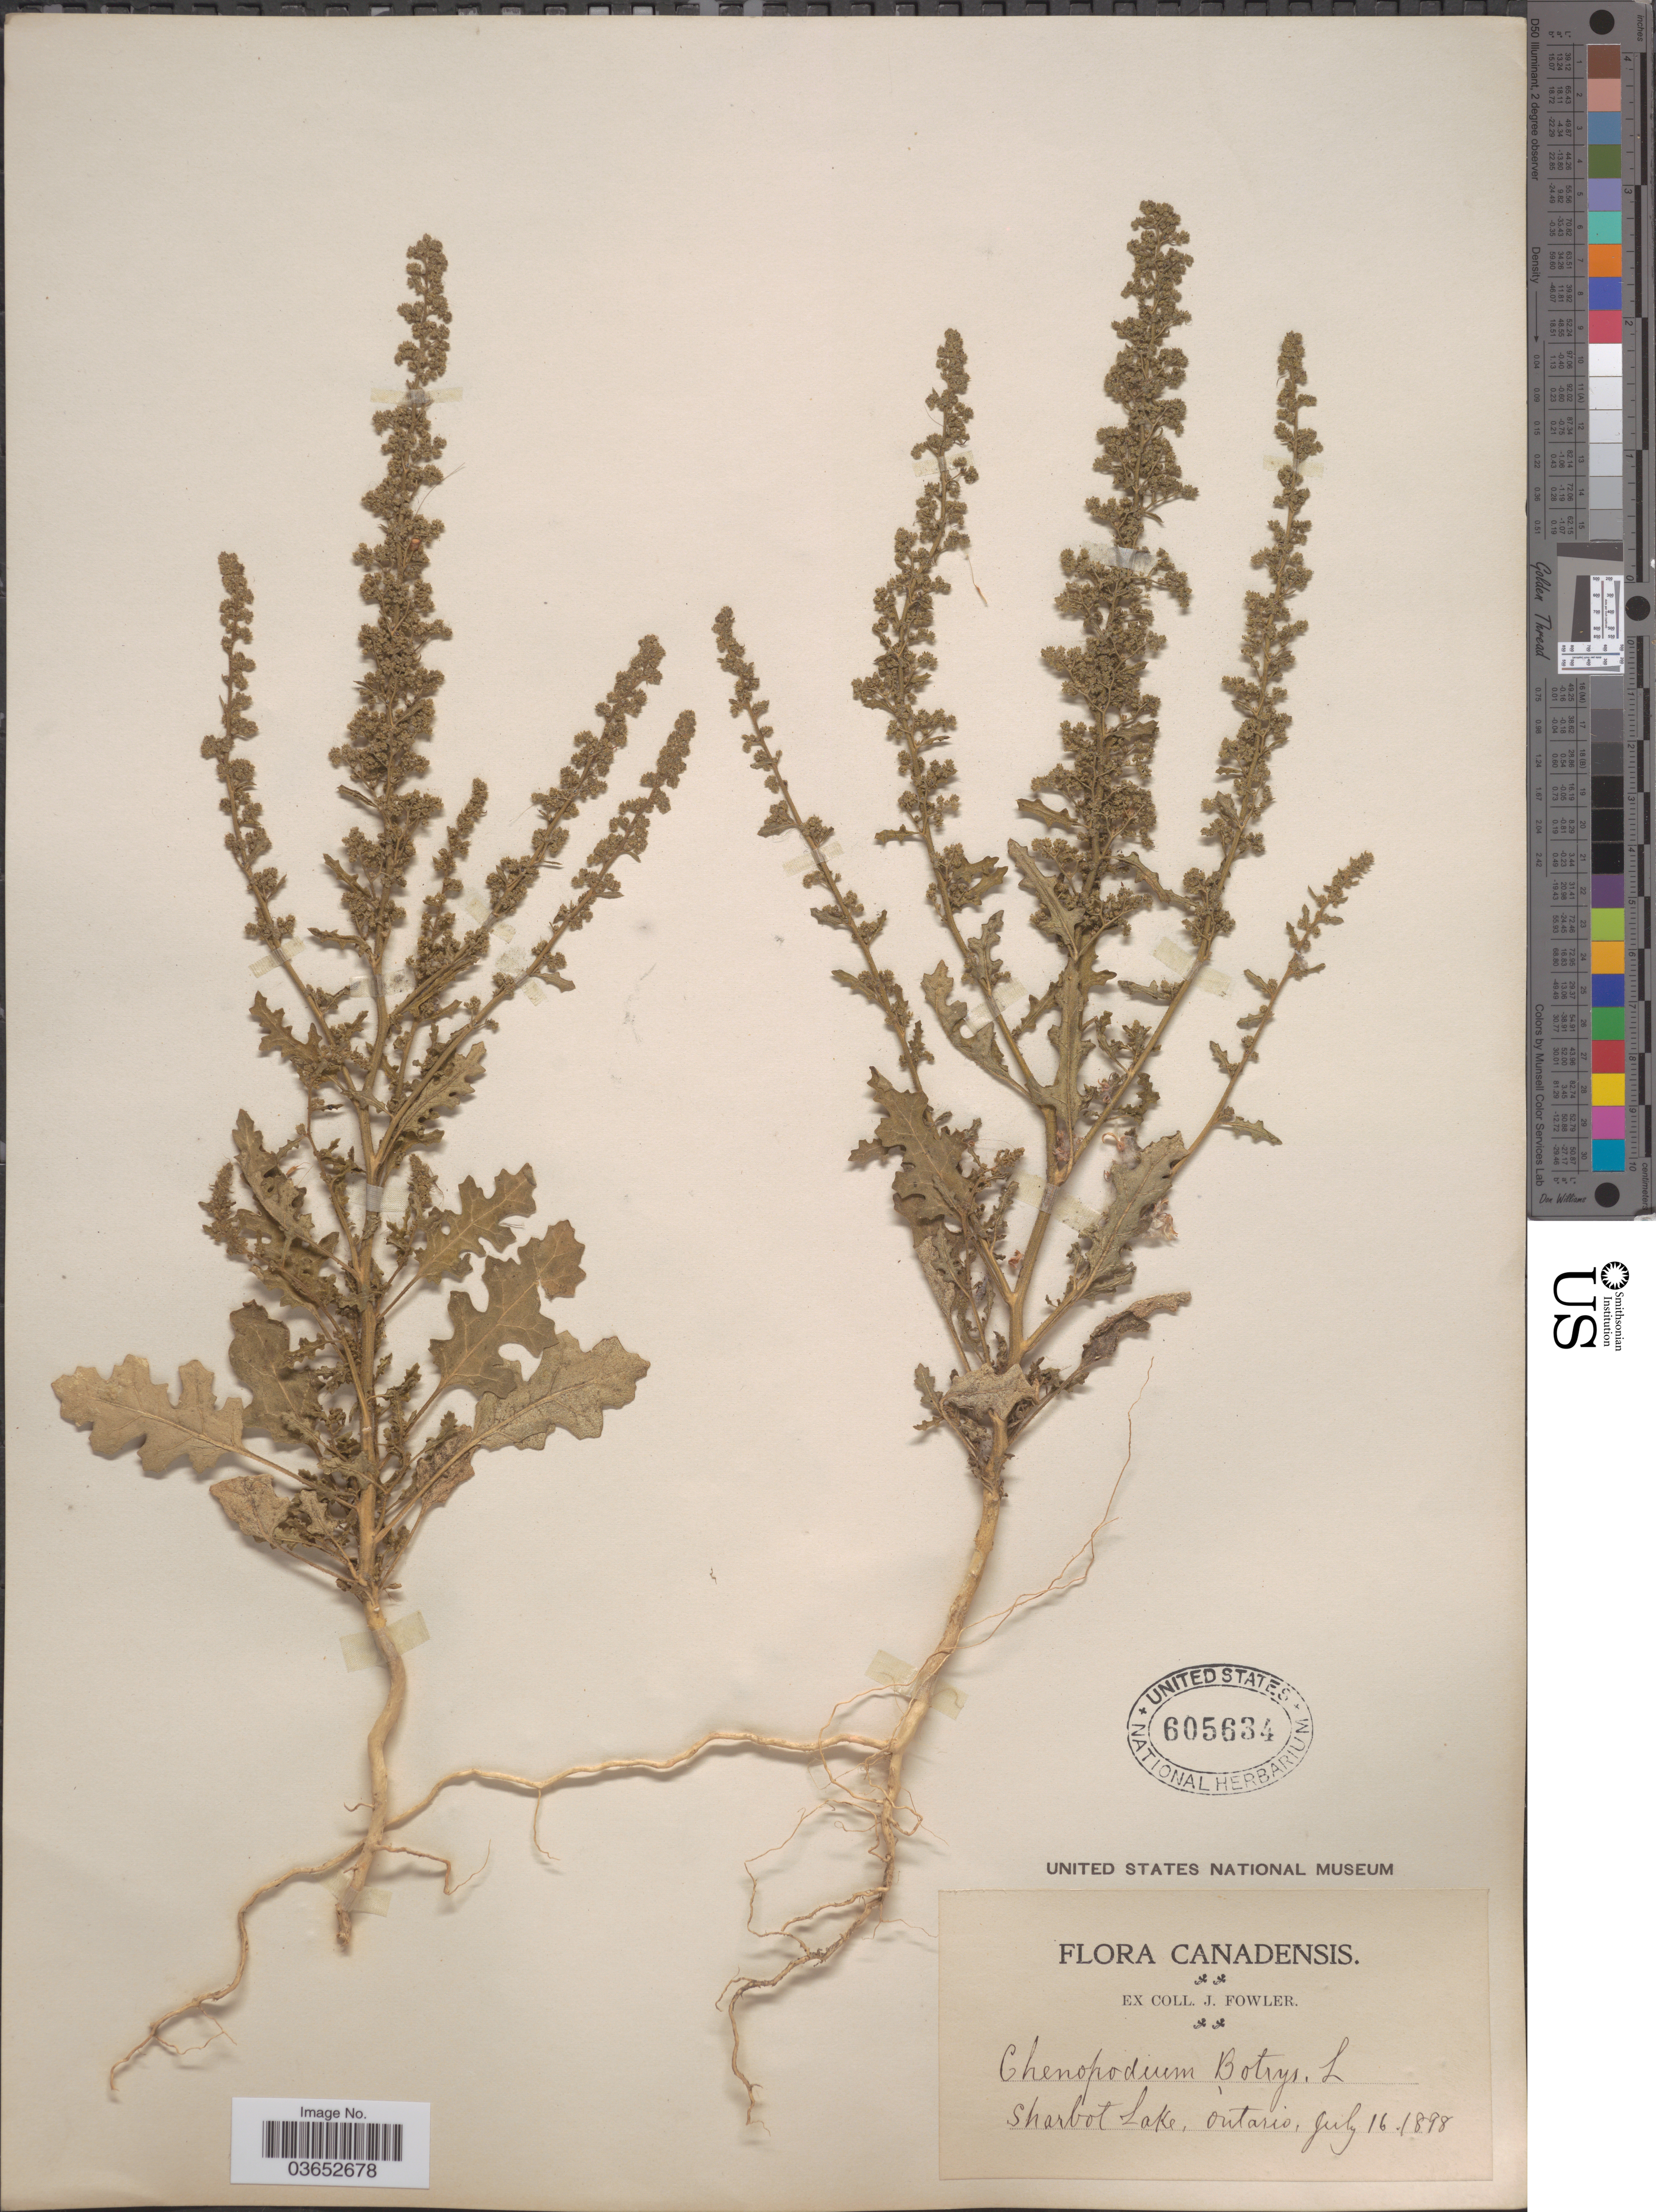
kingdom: Plantae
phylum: Tracheophyta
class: Magnoliopsida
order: Caryophyllales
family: Amaranthaceae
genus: Chenopodium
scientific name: Chenopodium botrys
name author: L.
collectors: J. Fowler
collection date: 1898-07-16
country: Canada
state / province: Ontario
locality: Sharbot Lake.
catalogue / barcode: US 605634